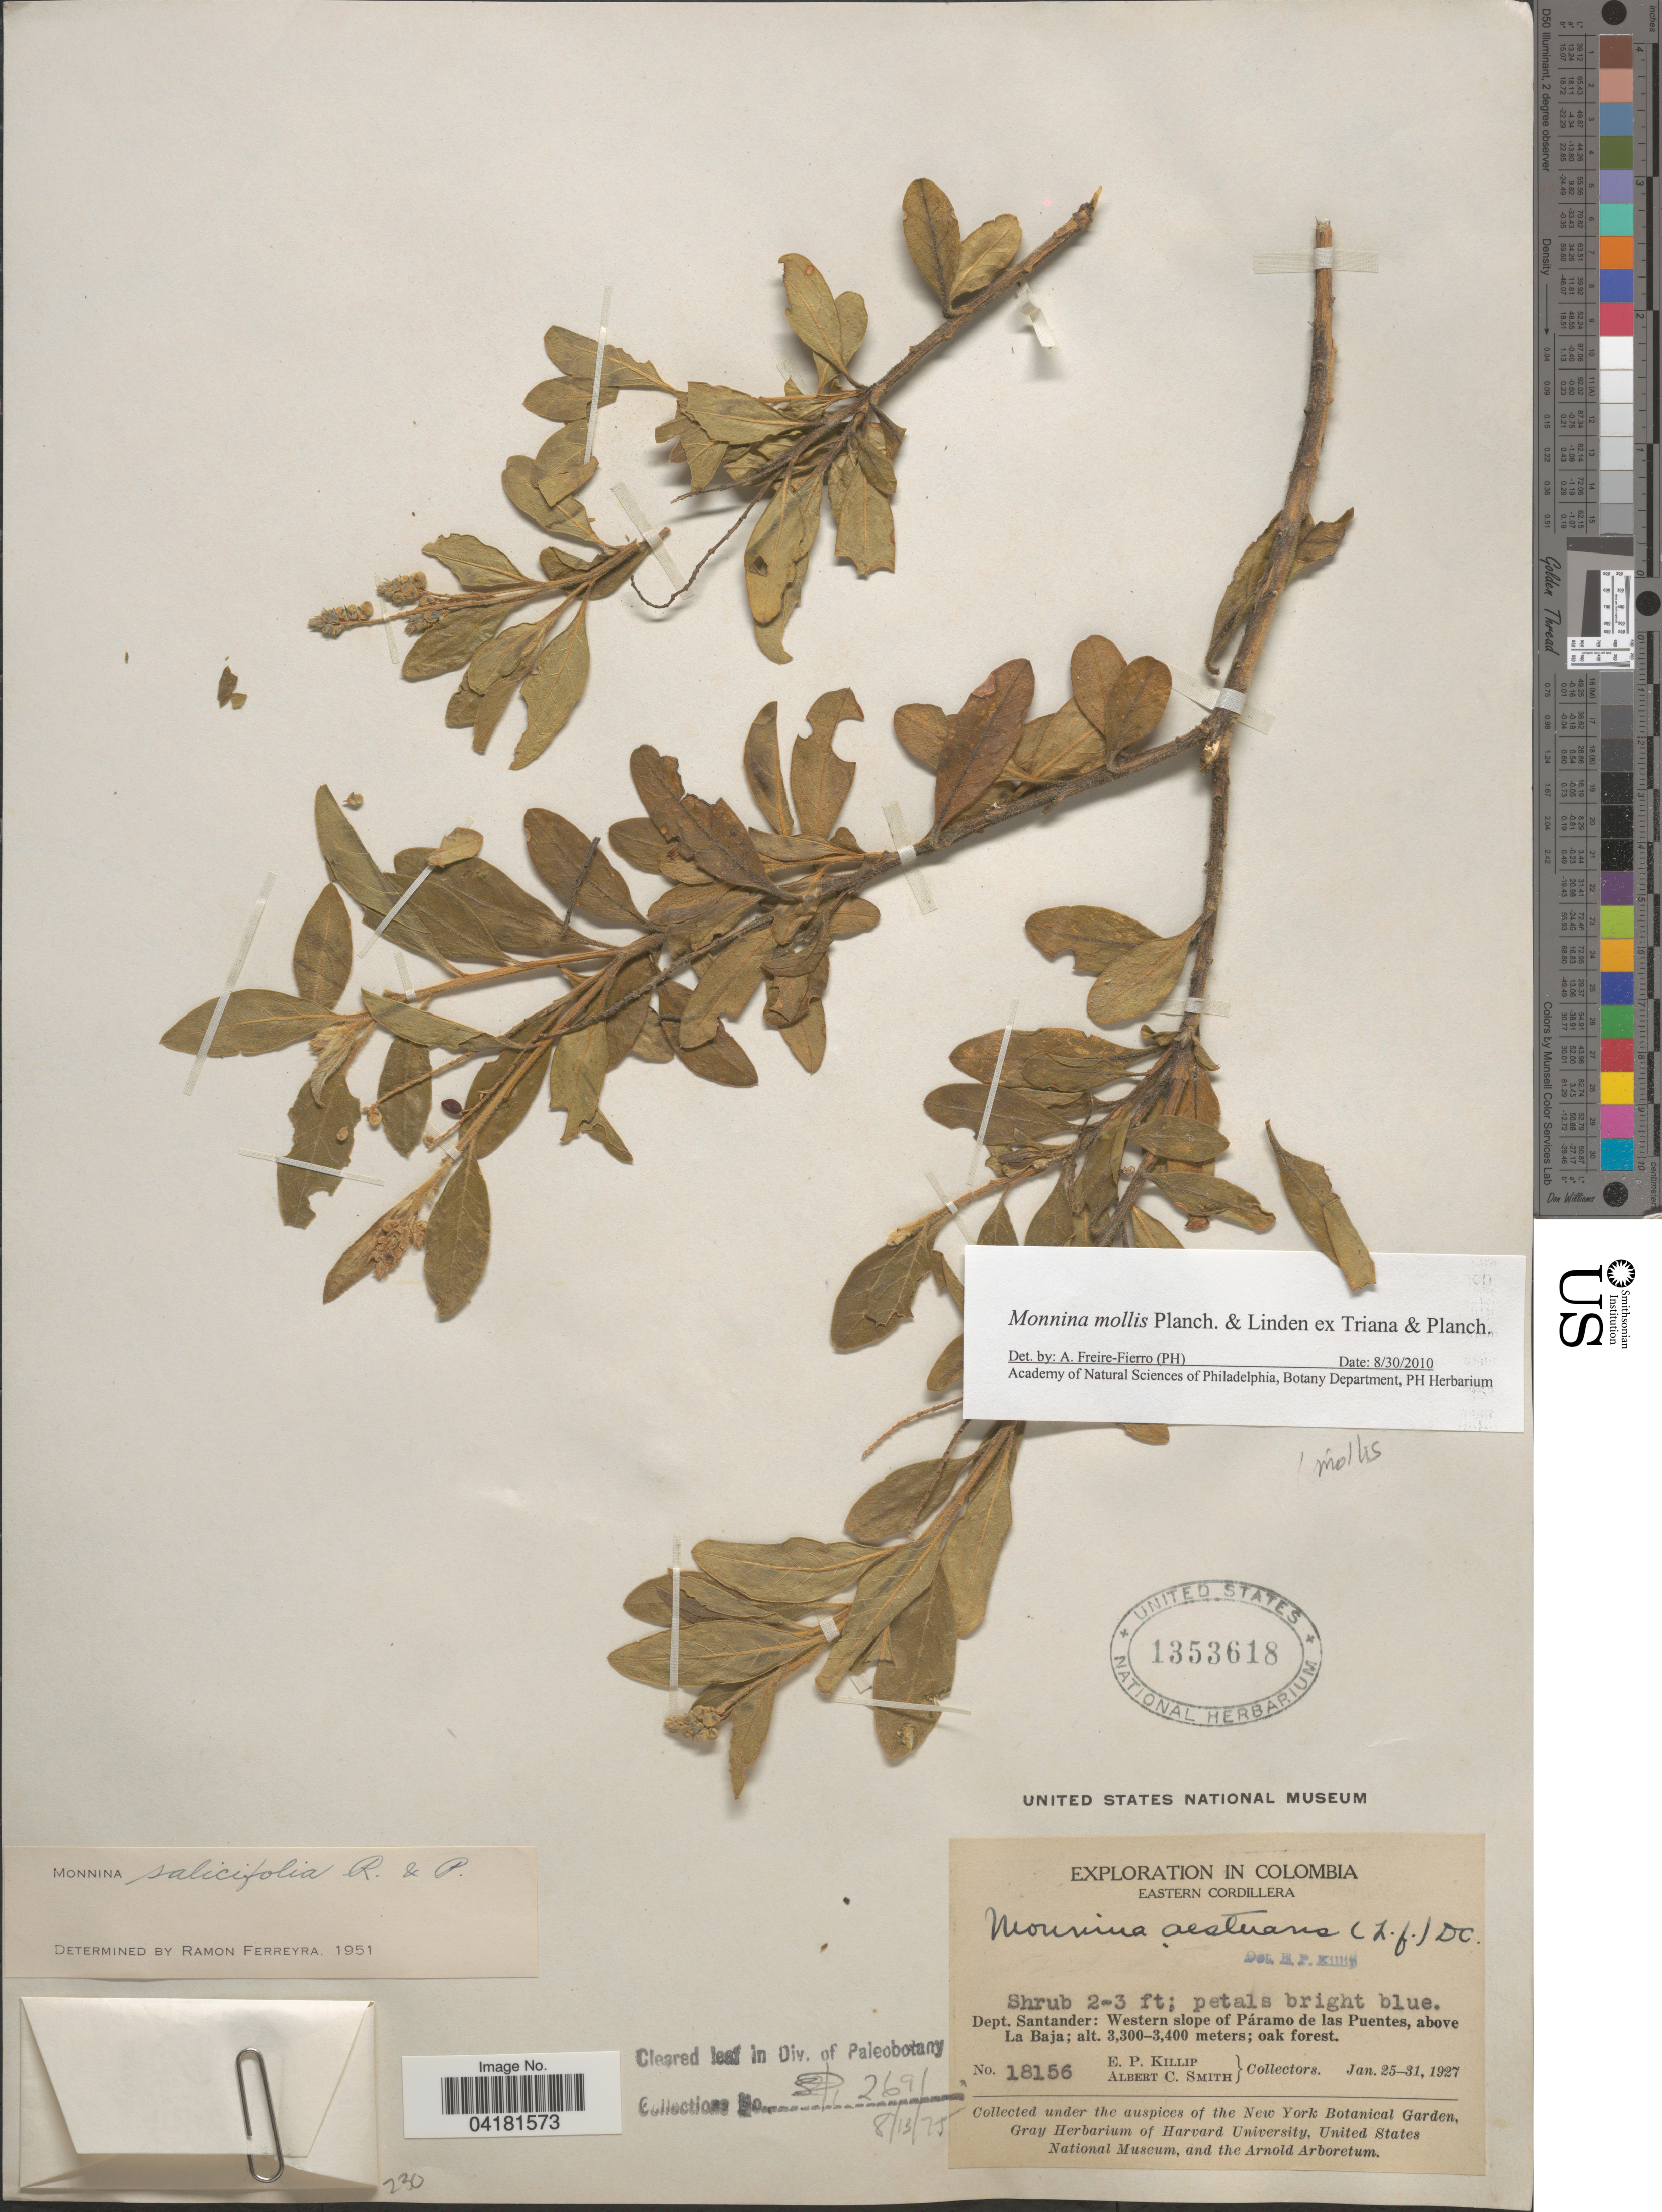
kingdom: Plantae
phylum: Tracheophyta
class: Magnoliopsida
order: Fabales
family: Polygalaceae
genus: Monnina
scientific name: Monnina mollis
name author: Planch. & Linden in Triana & Planch.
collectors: E. P. Killip & A. C. Smith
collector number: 18156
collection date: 1927-01-25/1927-01-31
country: Colombia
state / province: Santander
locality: Exploration in Colombia. Eastern Cordillera. Dept. Santander: Western slope of Páramo de las Puentes, above La Baja.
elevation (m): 3300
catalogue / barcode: US 1353618